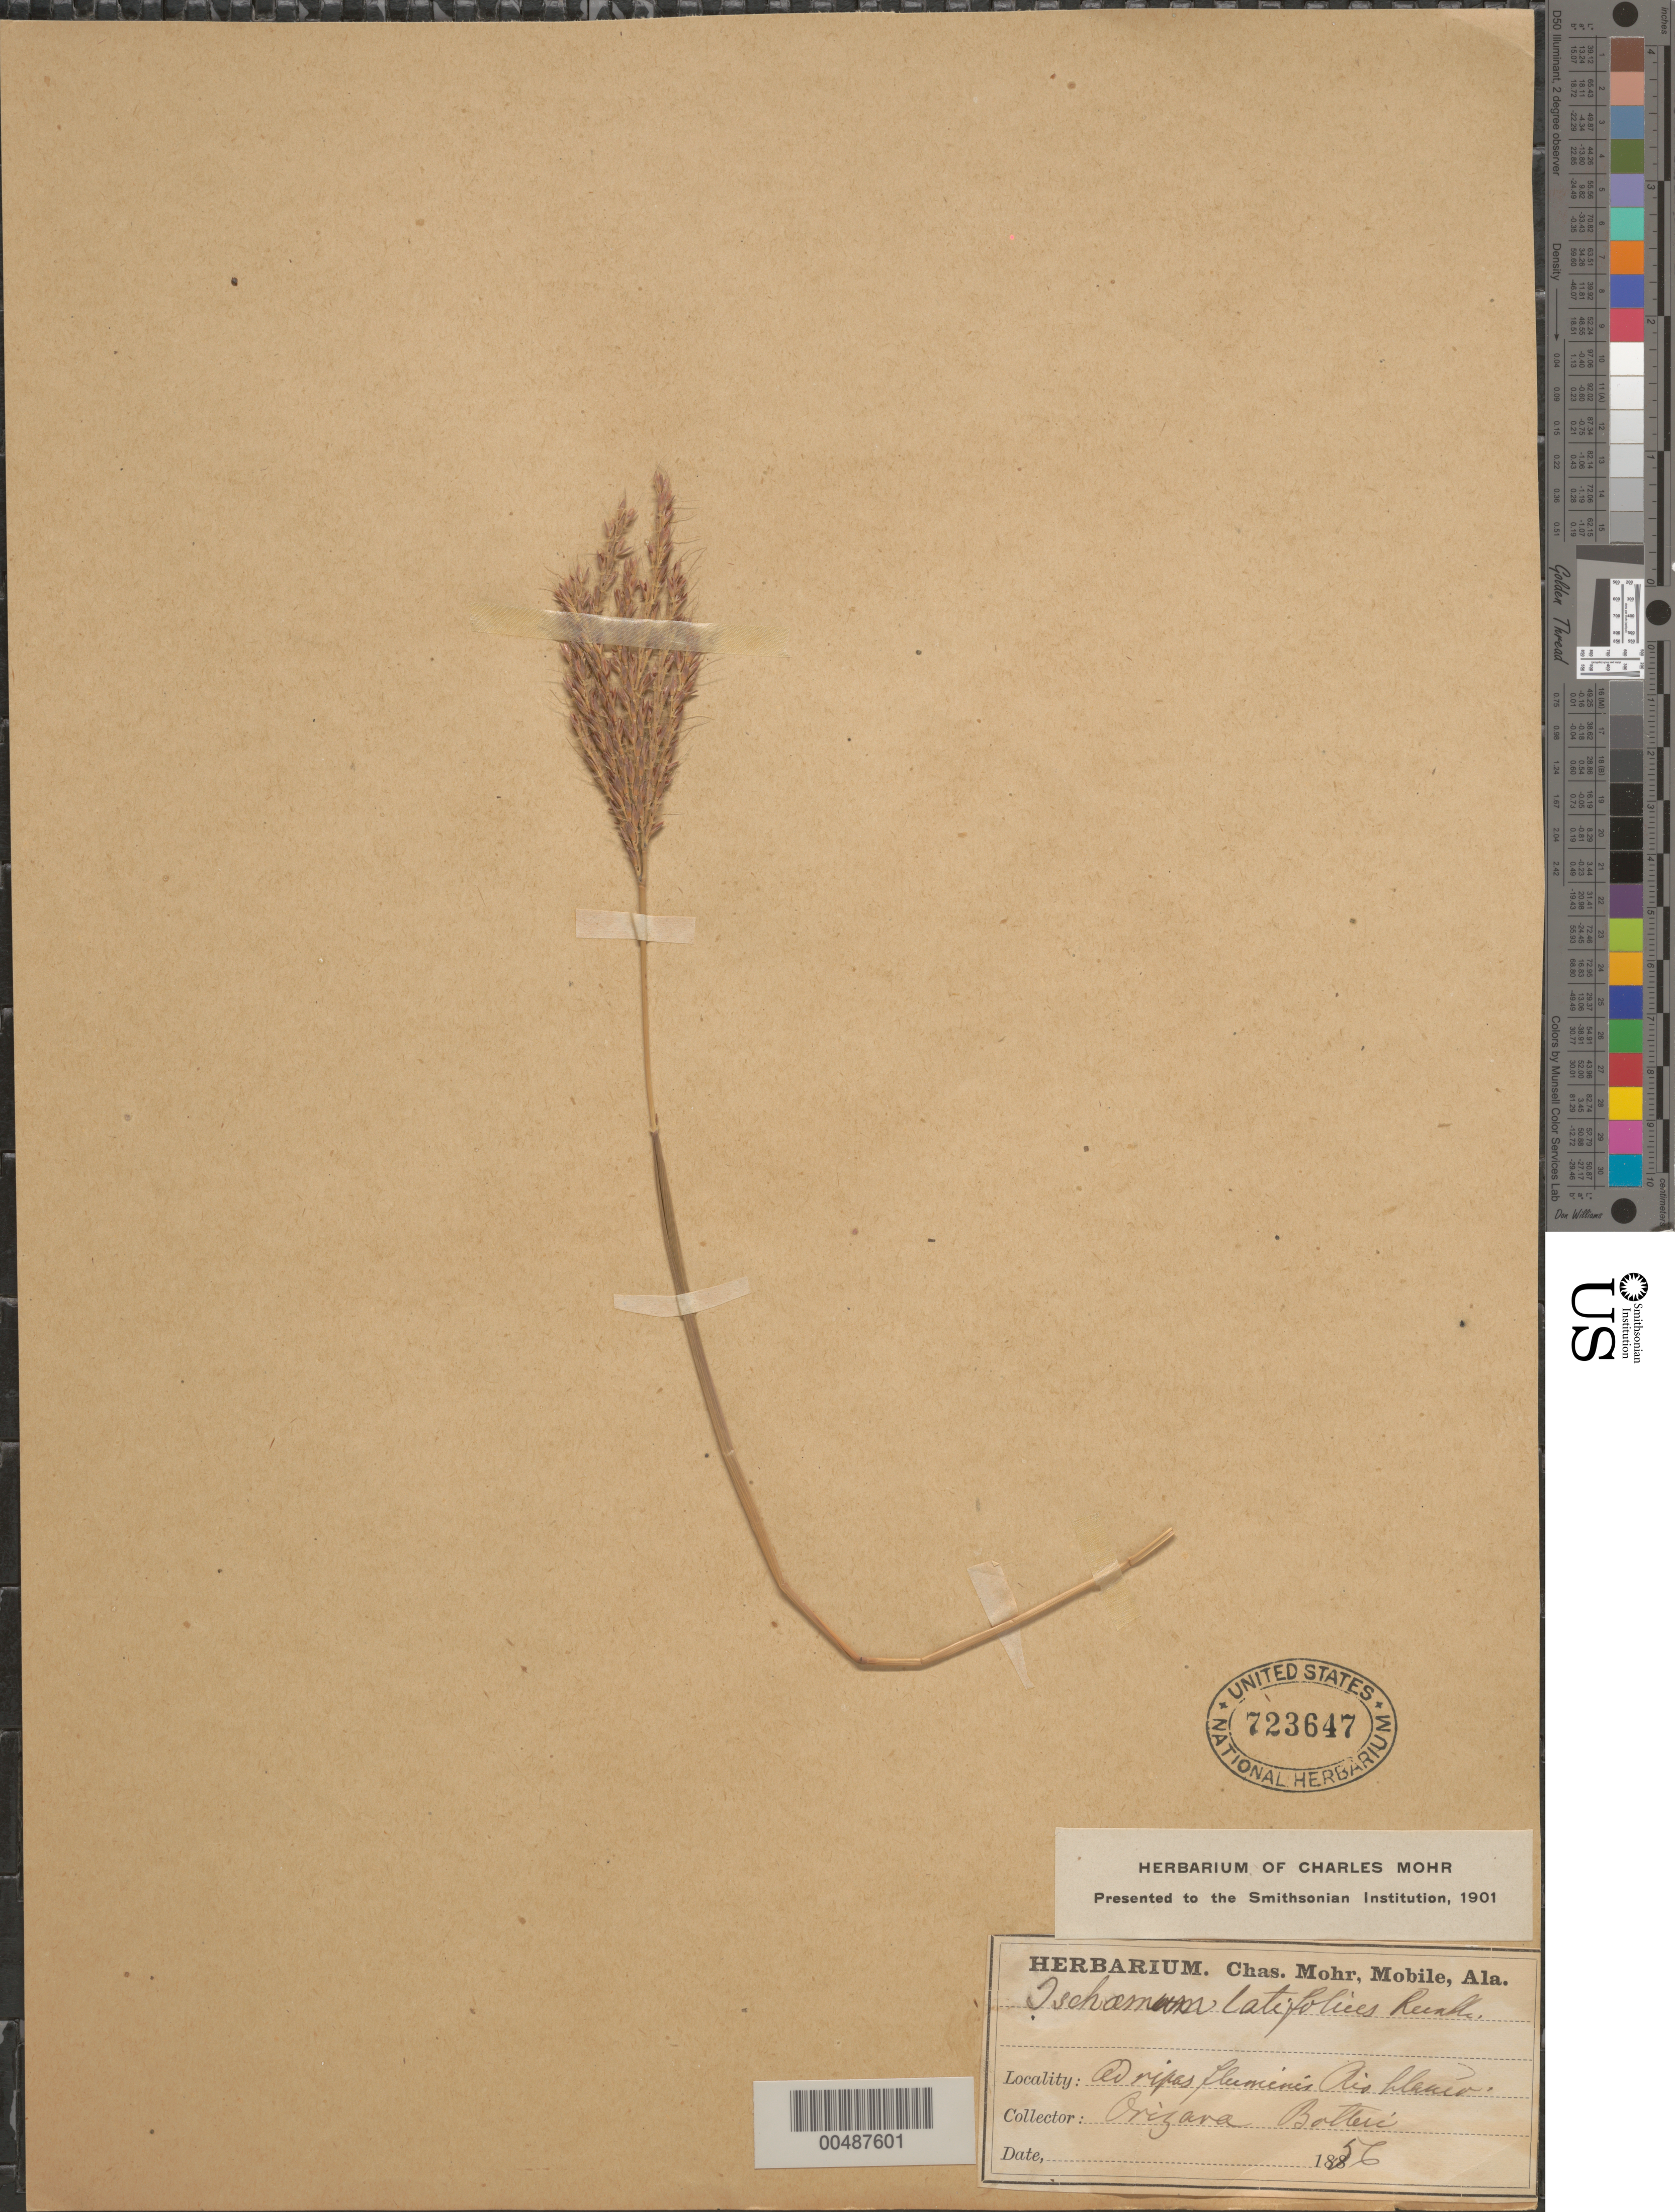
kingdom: Plantae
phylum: Tracheophyta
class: Liliopsida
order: Poales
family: Poaceae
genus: Ischaemum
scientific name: Ischaemum latifolium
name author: (Spreng.) Kunth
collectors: -. Botteri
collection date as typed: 1856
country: Mexico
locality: Ad ripas fluminis Rio Blanco, Orizaba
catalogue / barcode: US 723647